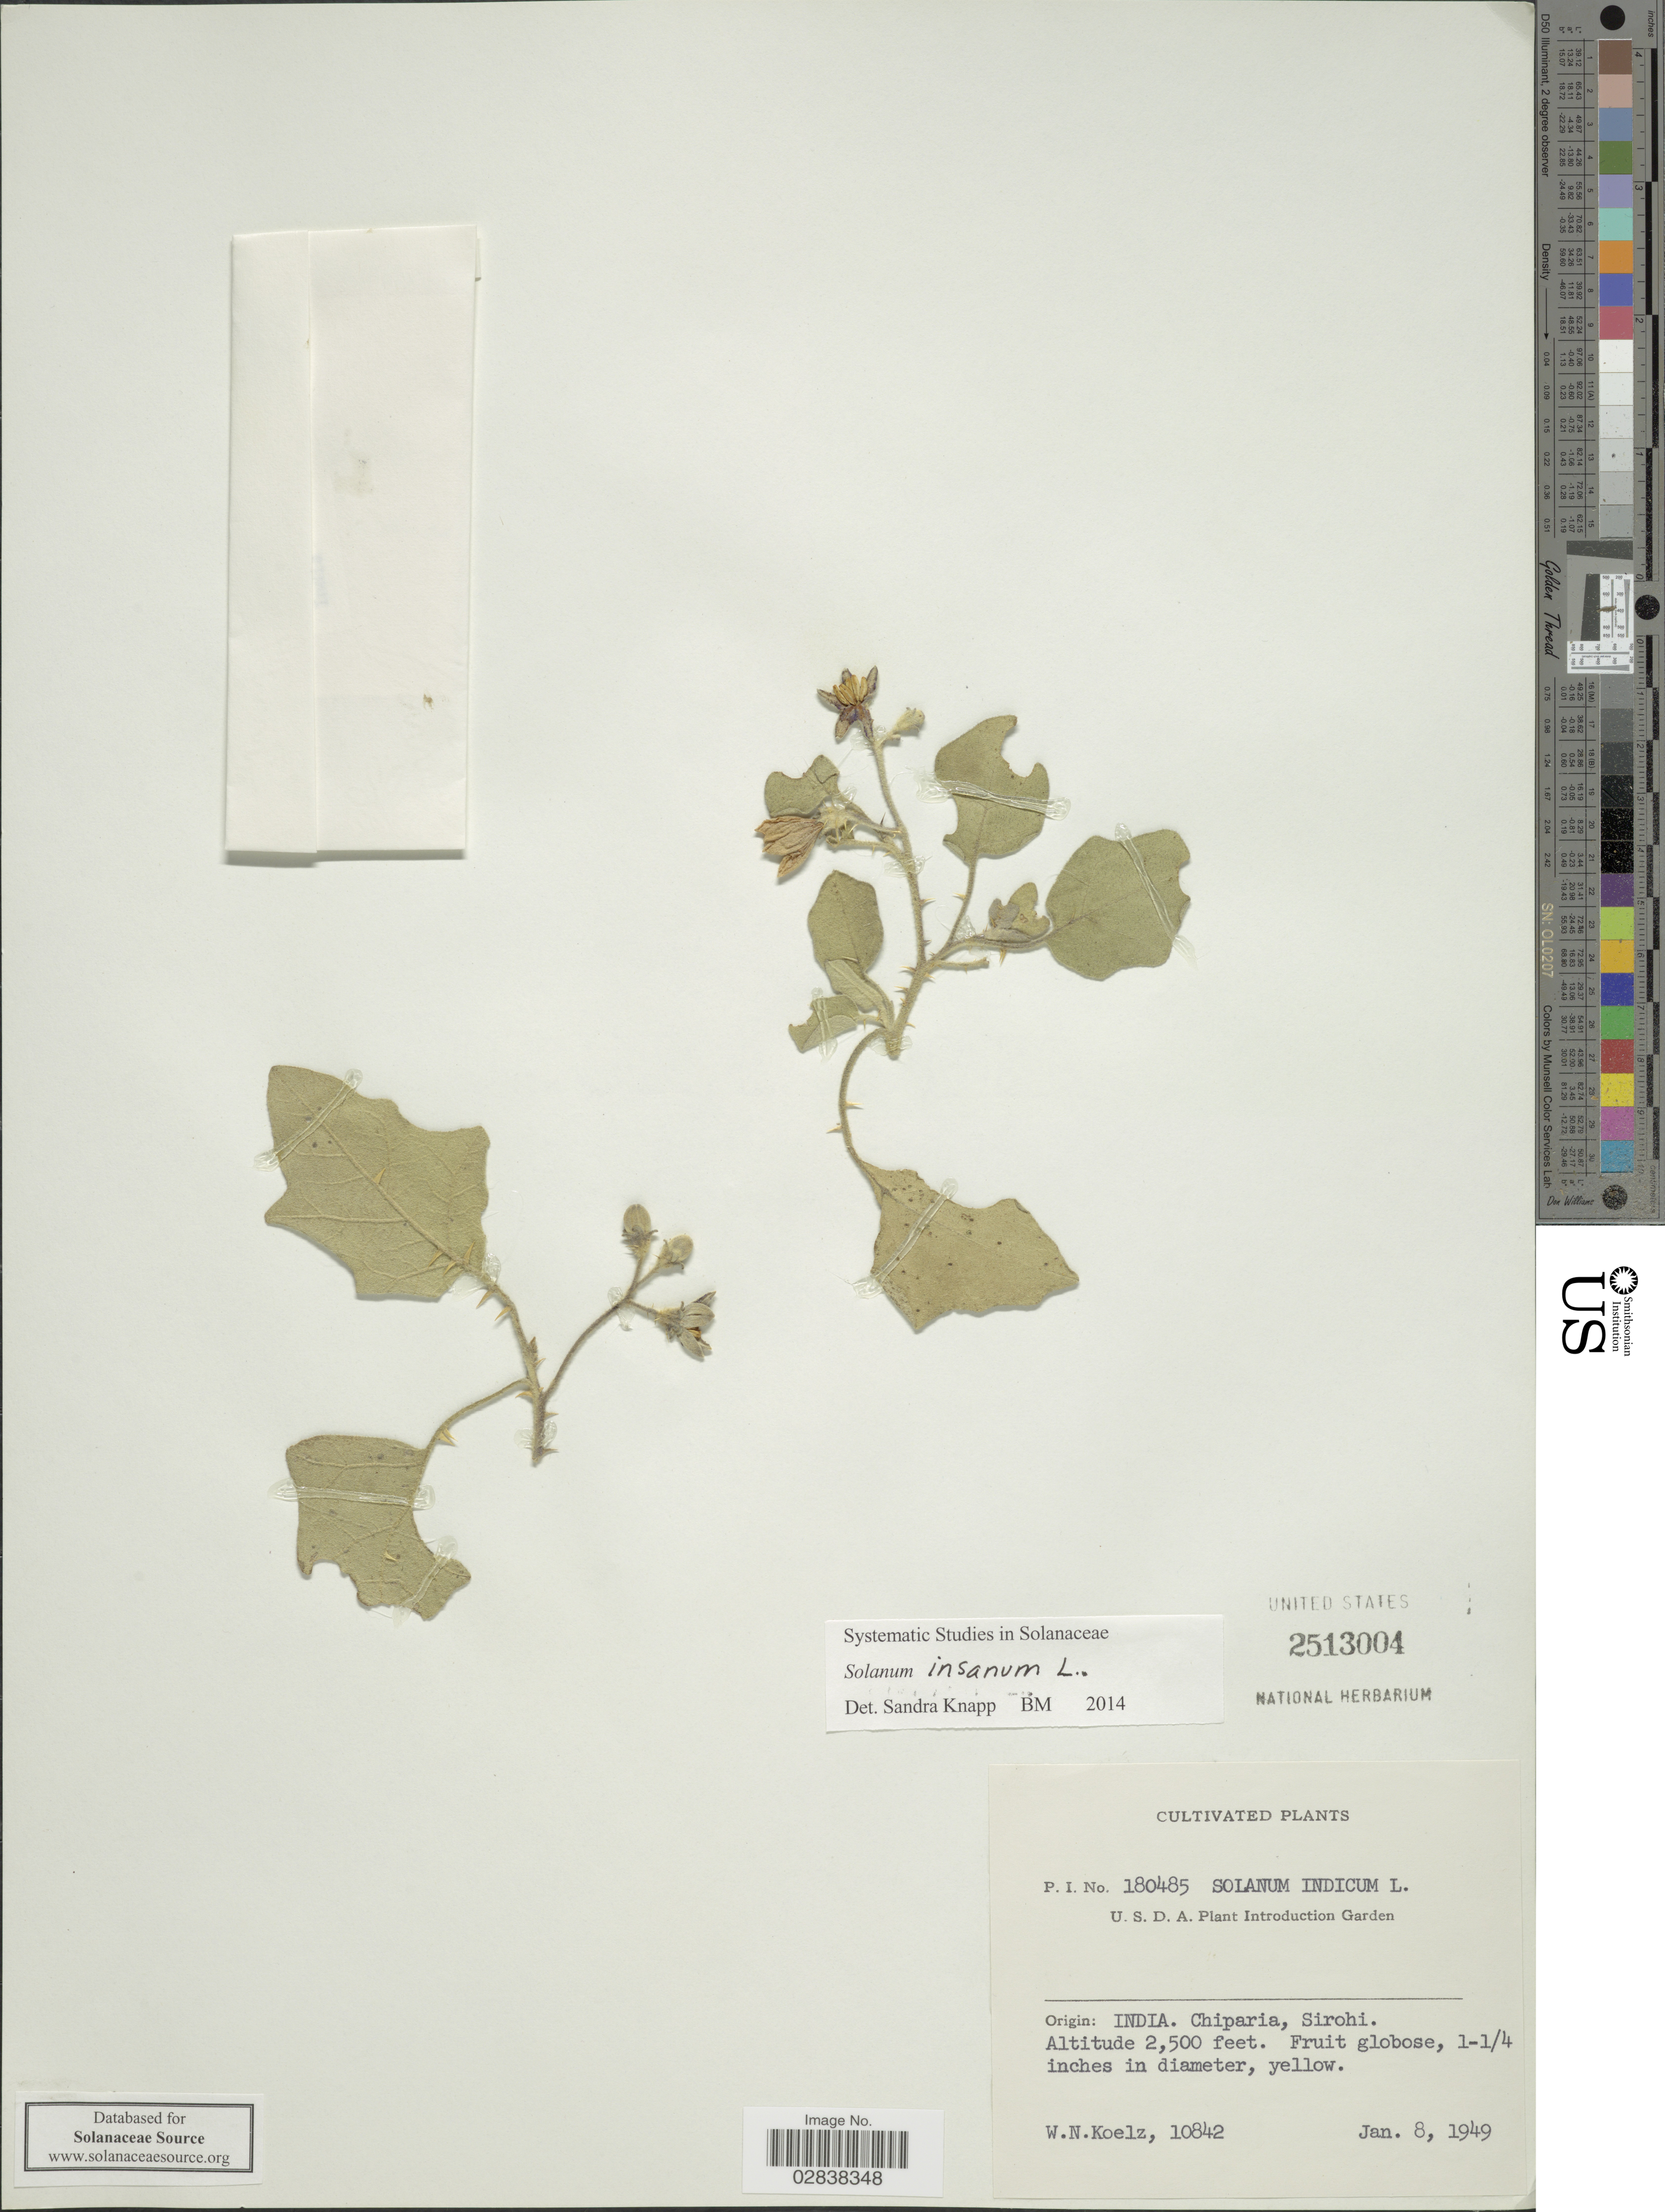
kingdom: Plantae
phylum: Tracheophyta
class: Magnoliopsida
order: Solanales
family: Solanaceae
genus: Solanum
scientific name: Solanum incanum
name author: L.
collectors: W. N. Koelz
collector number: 10842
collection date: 1949-01-08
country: India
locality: U.S.D.A. Plant Indroduction Garden.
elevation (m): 762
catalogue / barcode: US 2513004